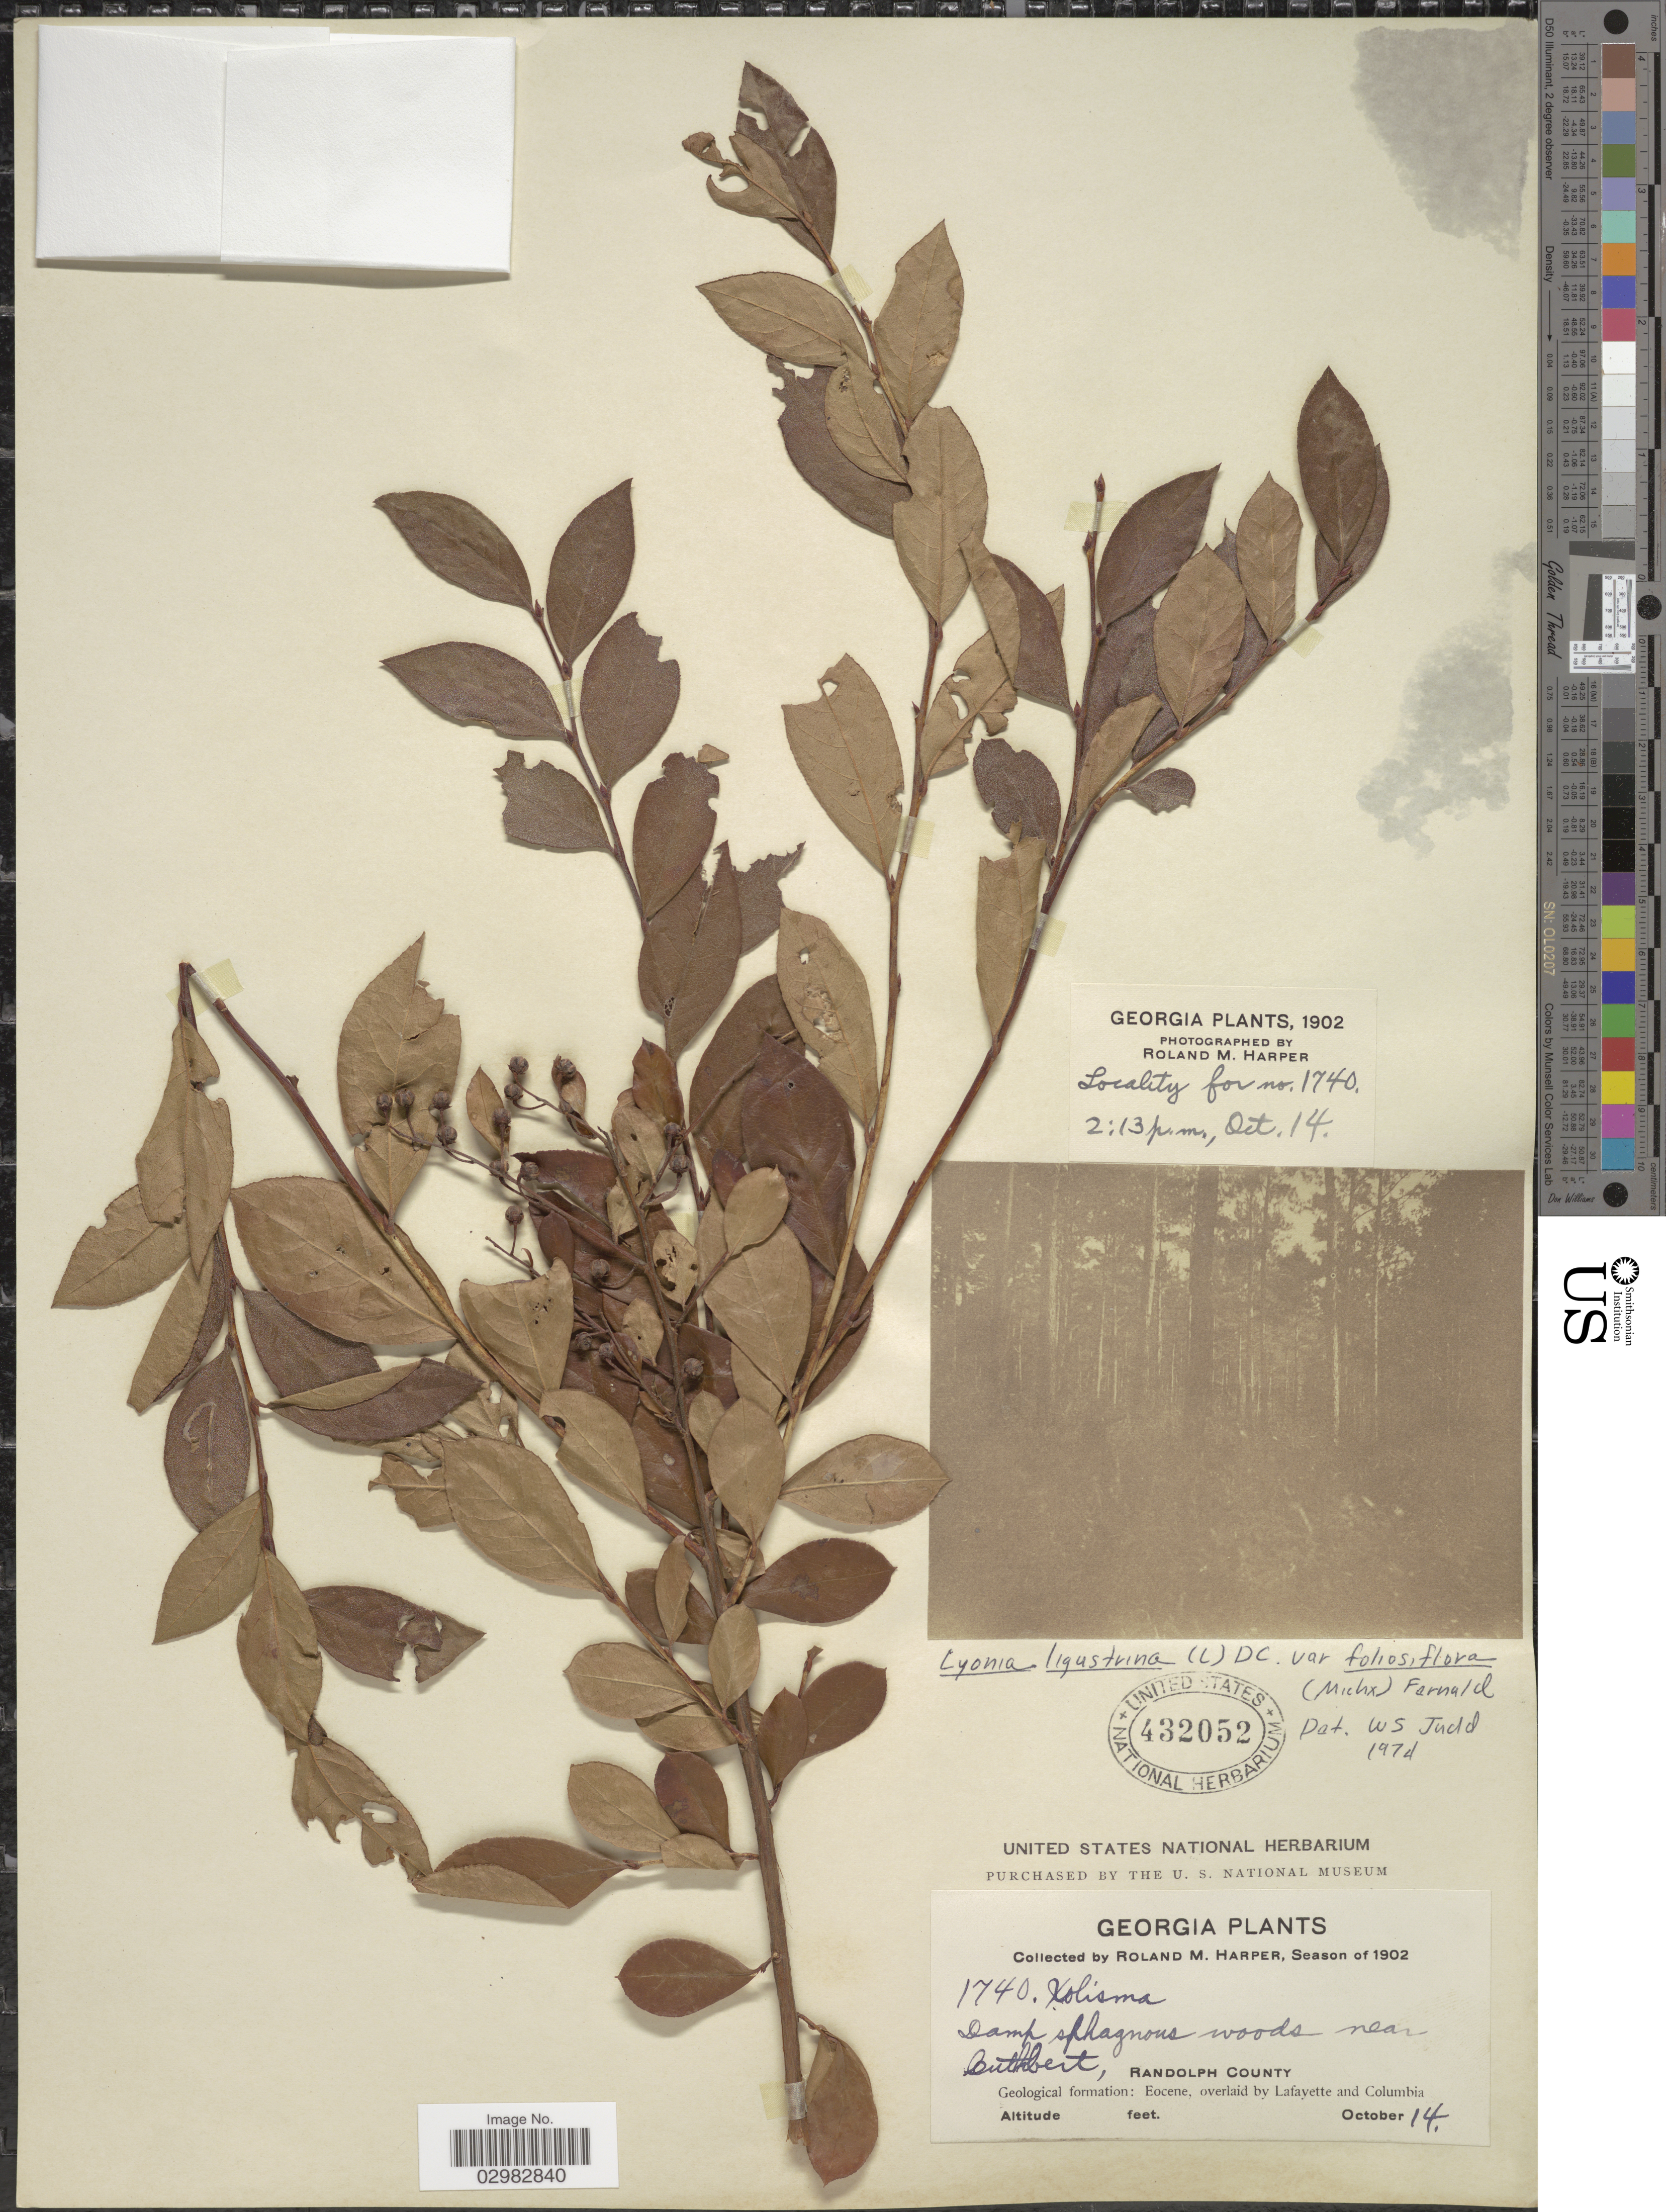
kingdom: Plantae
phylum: Tracheophyta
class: Magnoliopsida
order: Ericales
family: Ericaceae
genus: Lyonia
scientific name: Lyonia ligustrina var. foliosiflora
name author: (Michx.) Fernald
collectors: R. M. Harper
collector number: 1740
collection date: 1902-10-14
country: United States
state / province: Georgia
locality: Near Cuthbert, Randolph County, Geological formation: Eocene, overlaid by Lafayette and Columbia.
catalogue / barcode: US 432052